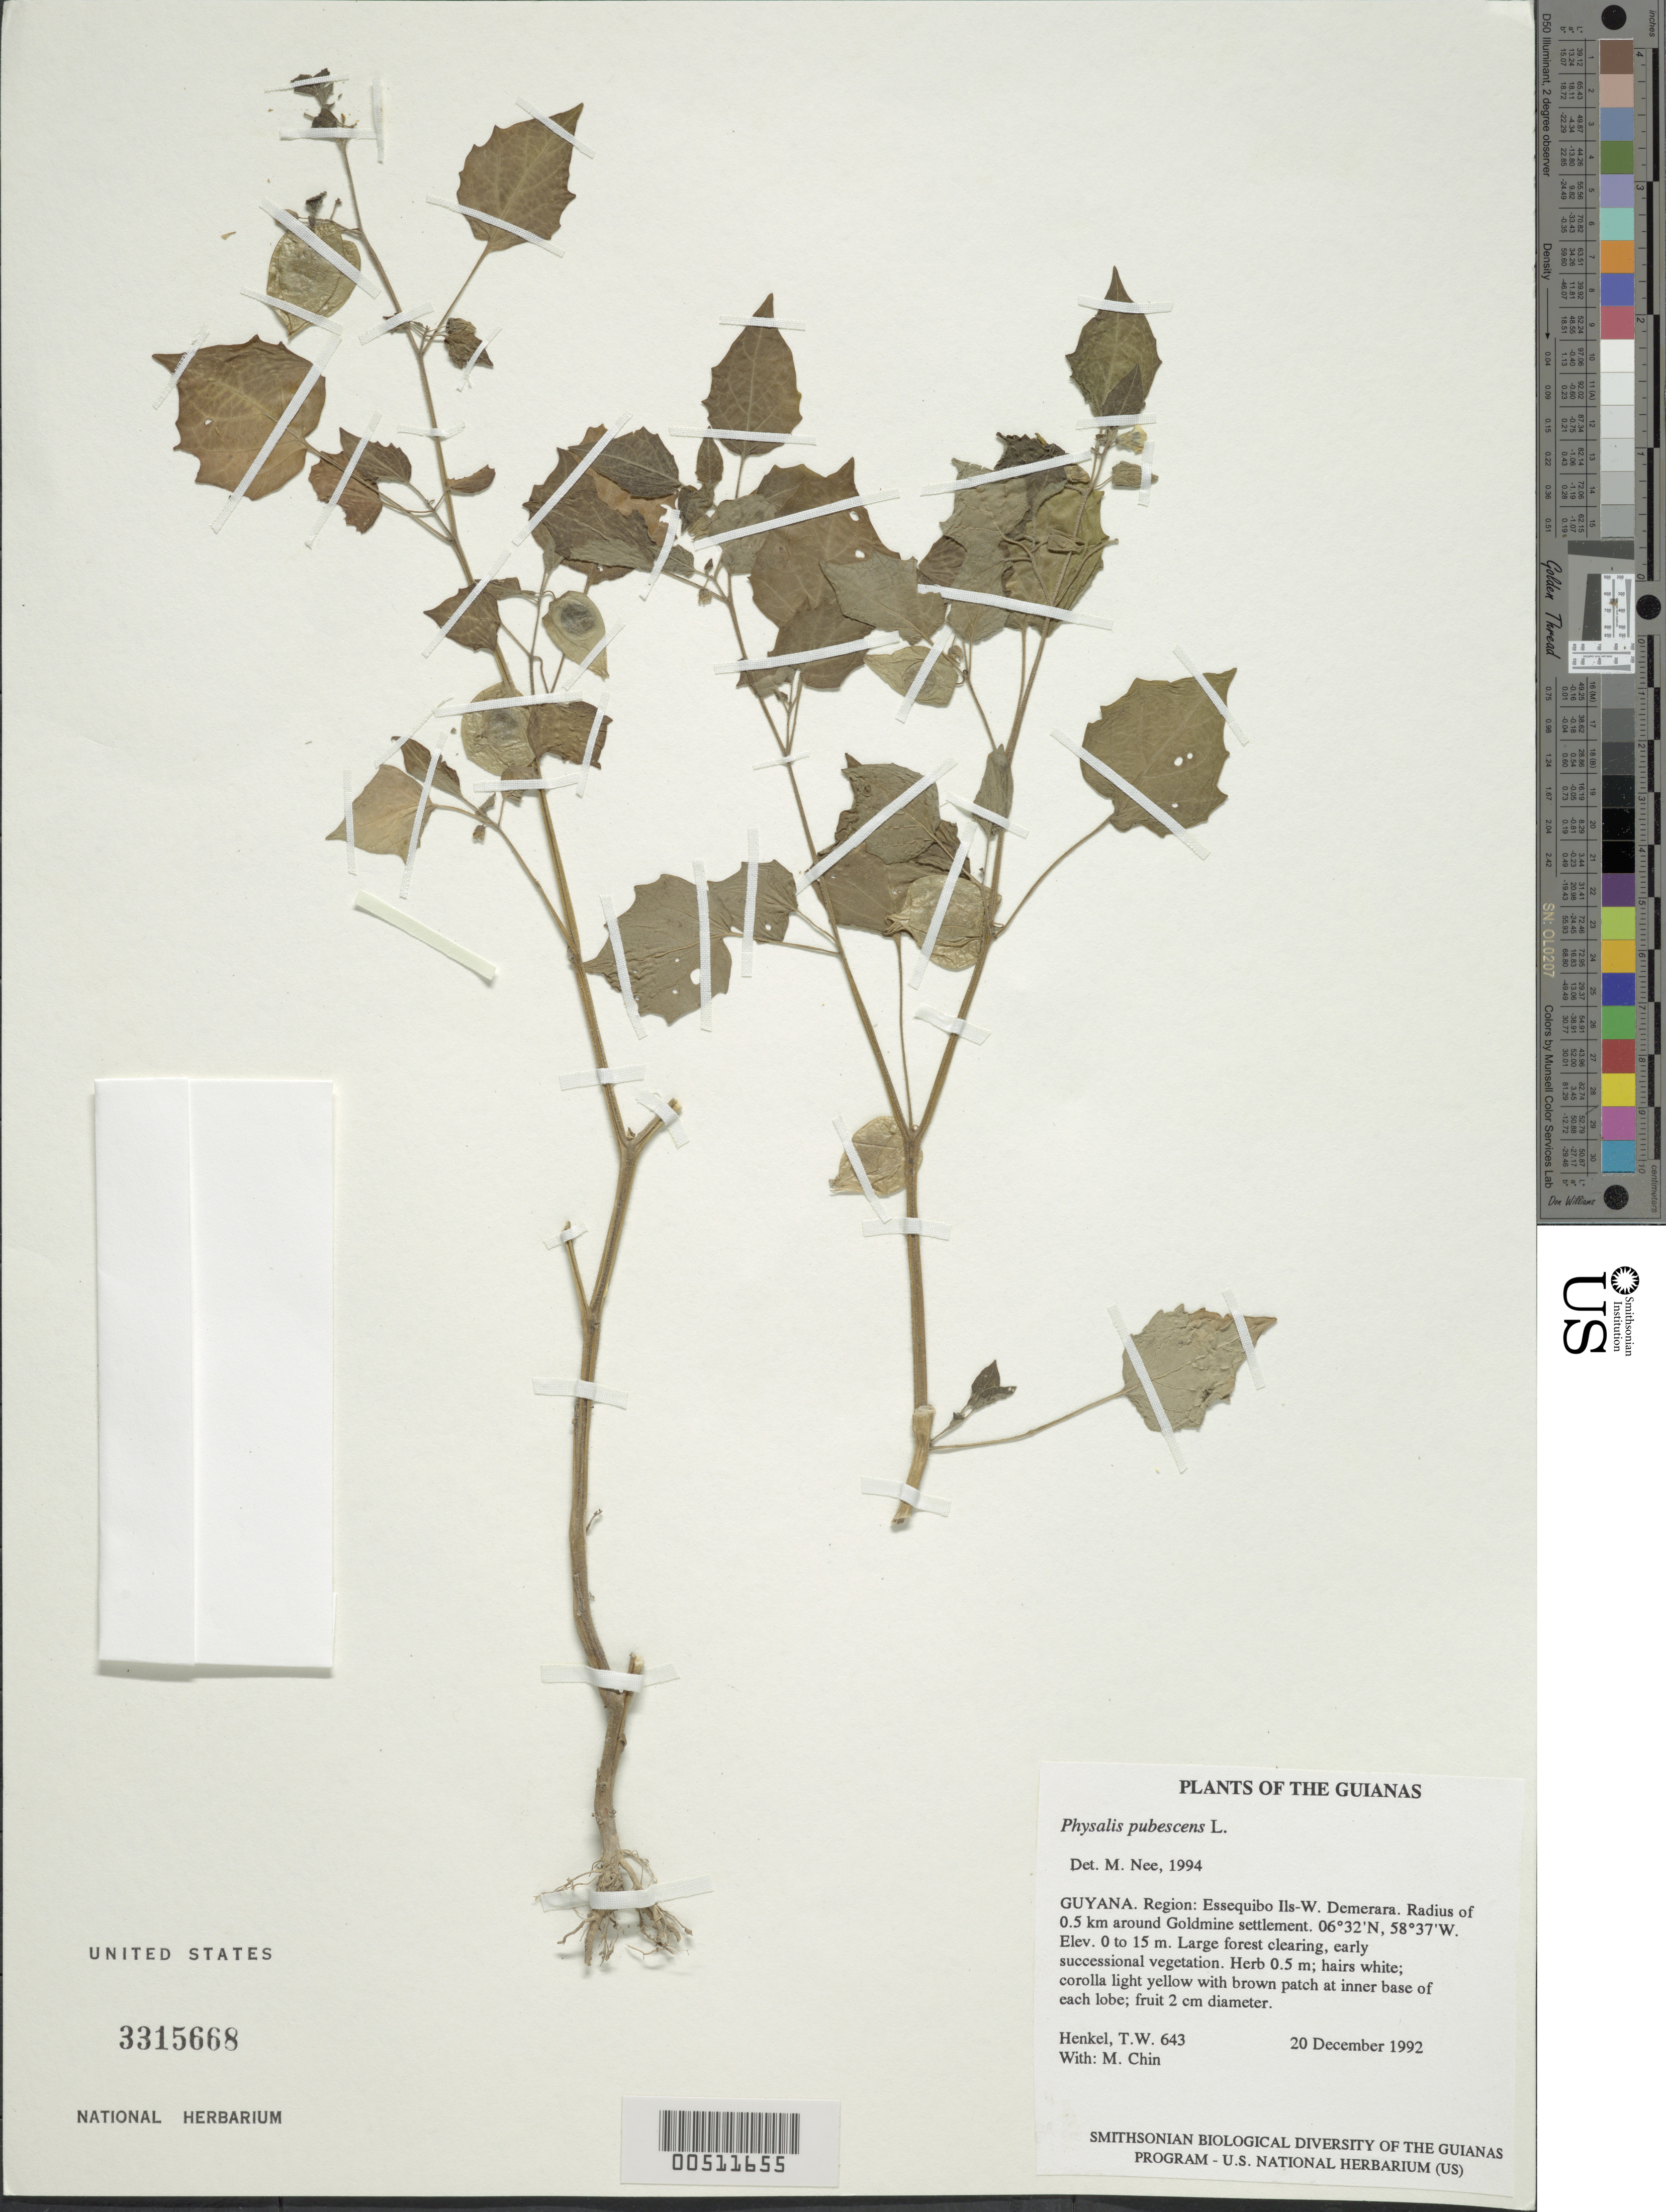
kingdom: Plantae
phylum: Tracheophyta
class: Magnoliopsida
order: Solanales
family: Solanaceae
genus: Physalis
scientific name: Physalis pubescens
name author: L.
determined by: Nee, Michael H.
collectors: T. Henkel & M. Chin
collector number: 643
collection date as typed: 20 December 1992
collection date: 1992-12-20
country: Guyana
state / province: Essequibo Isl-W. Demerara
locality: Radius of 0.5 km around Goldmine settlement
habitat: Large forest clearing, early successional vegetation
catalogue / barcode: US 3315668